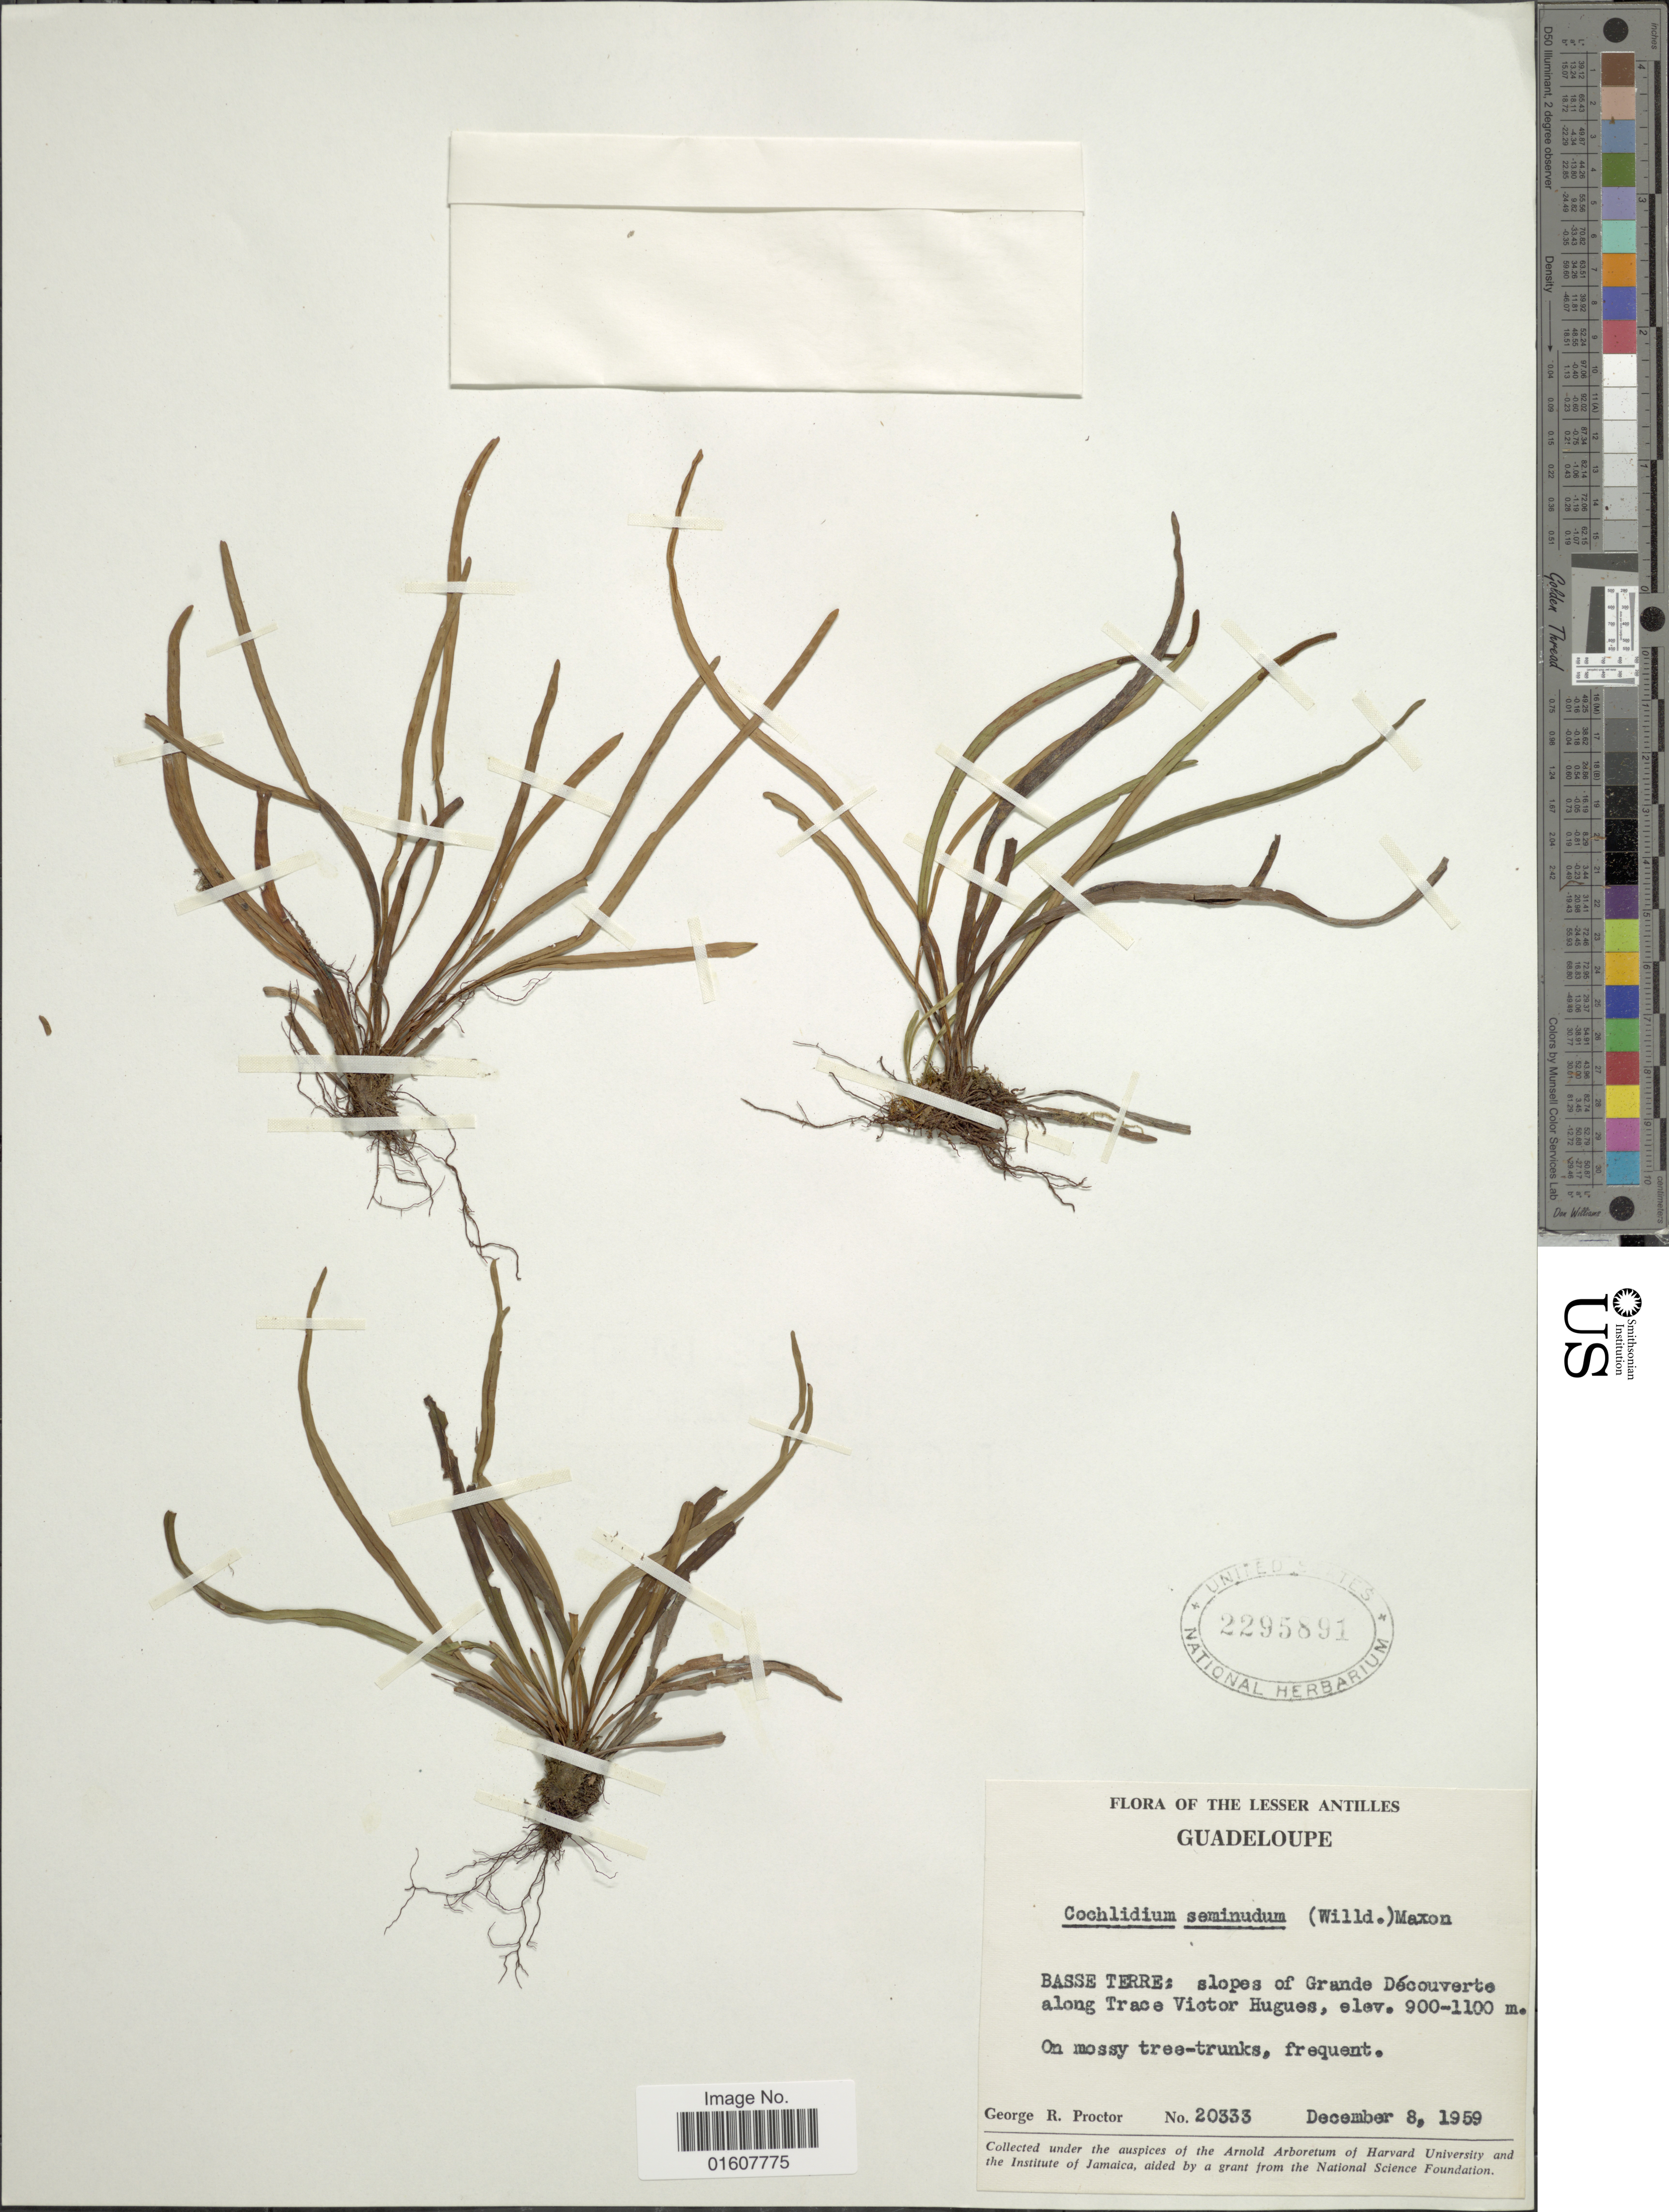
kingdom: Plantae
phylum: Tracheophyta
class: Polypodiopsida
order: Polypodiales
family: Polypodiaceae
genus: Cochlidium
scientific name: Cochlidium seminudum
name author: (Willd.) Maxon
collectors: G. R. Proctor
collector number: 20333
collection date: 1959-12-08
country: Guadeloupe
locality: The Lesser Antilles, Basse Terre: slopes of Grande Découverte along Trace Victor Hugues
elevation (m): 900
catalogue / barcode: US 2295891